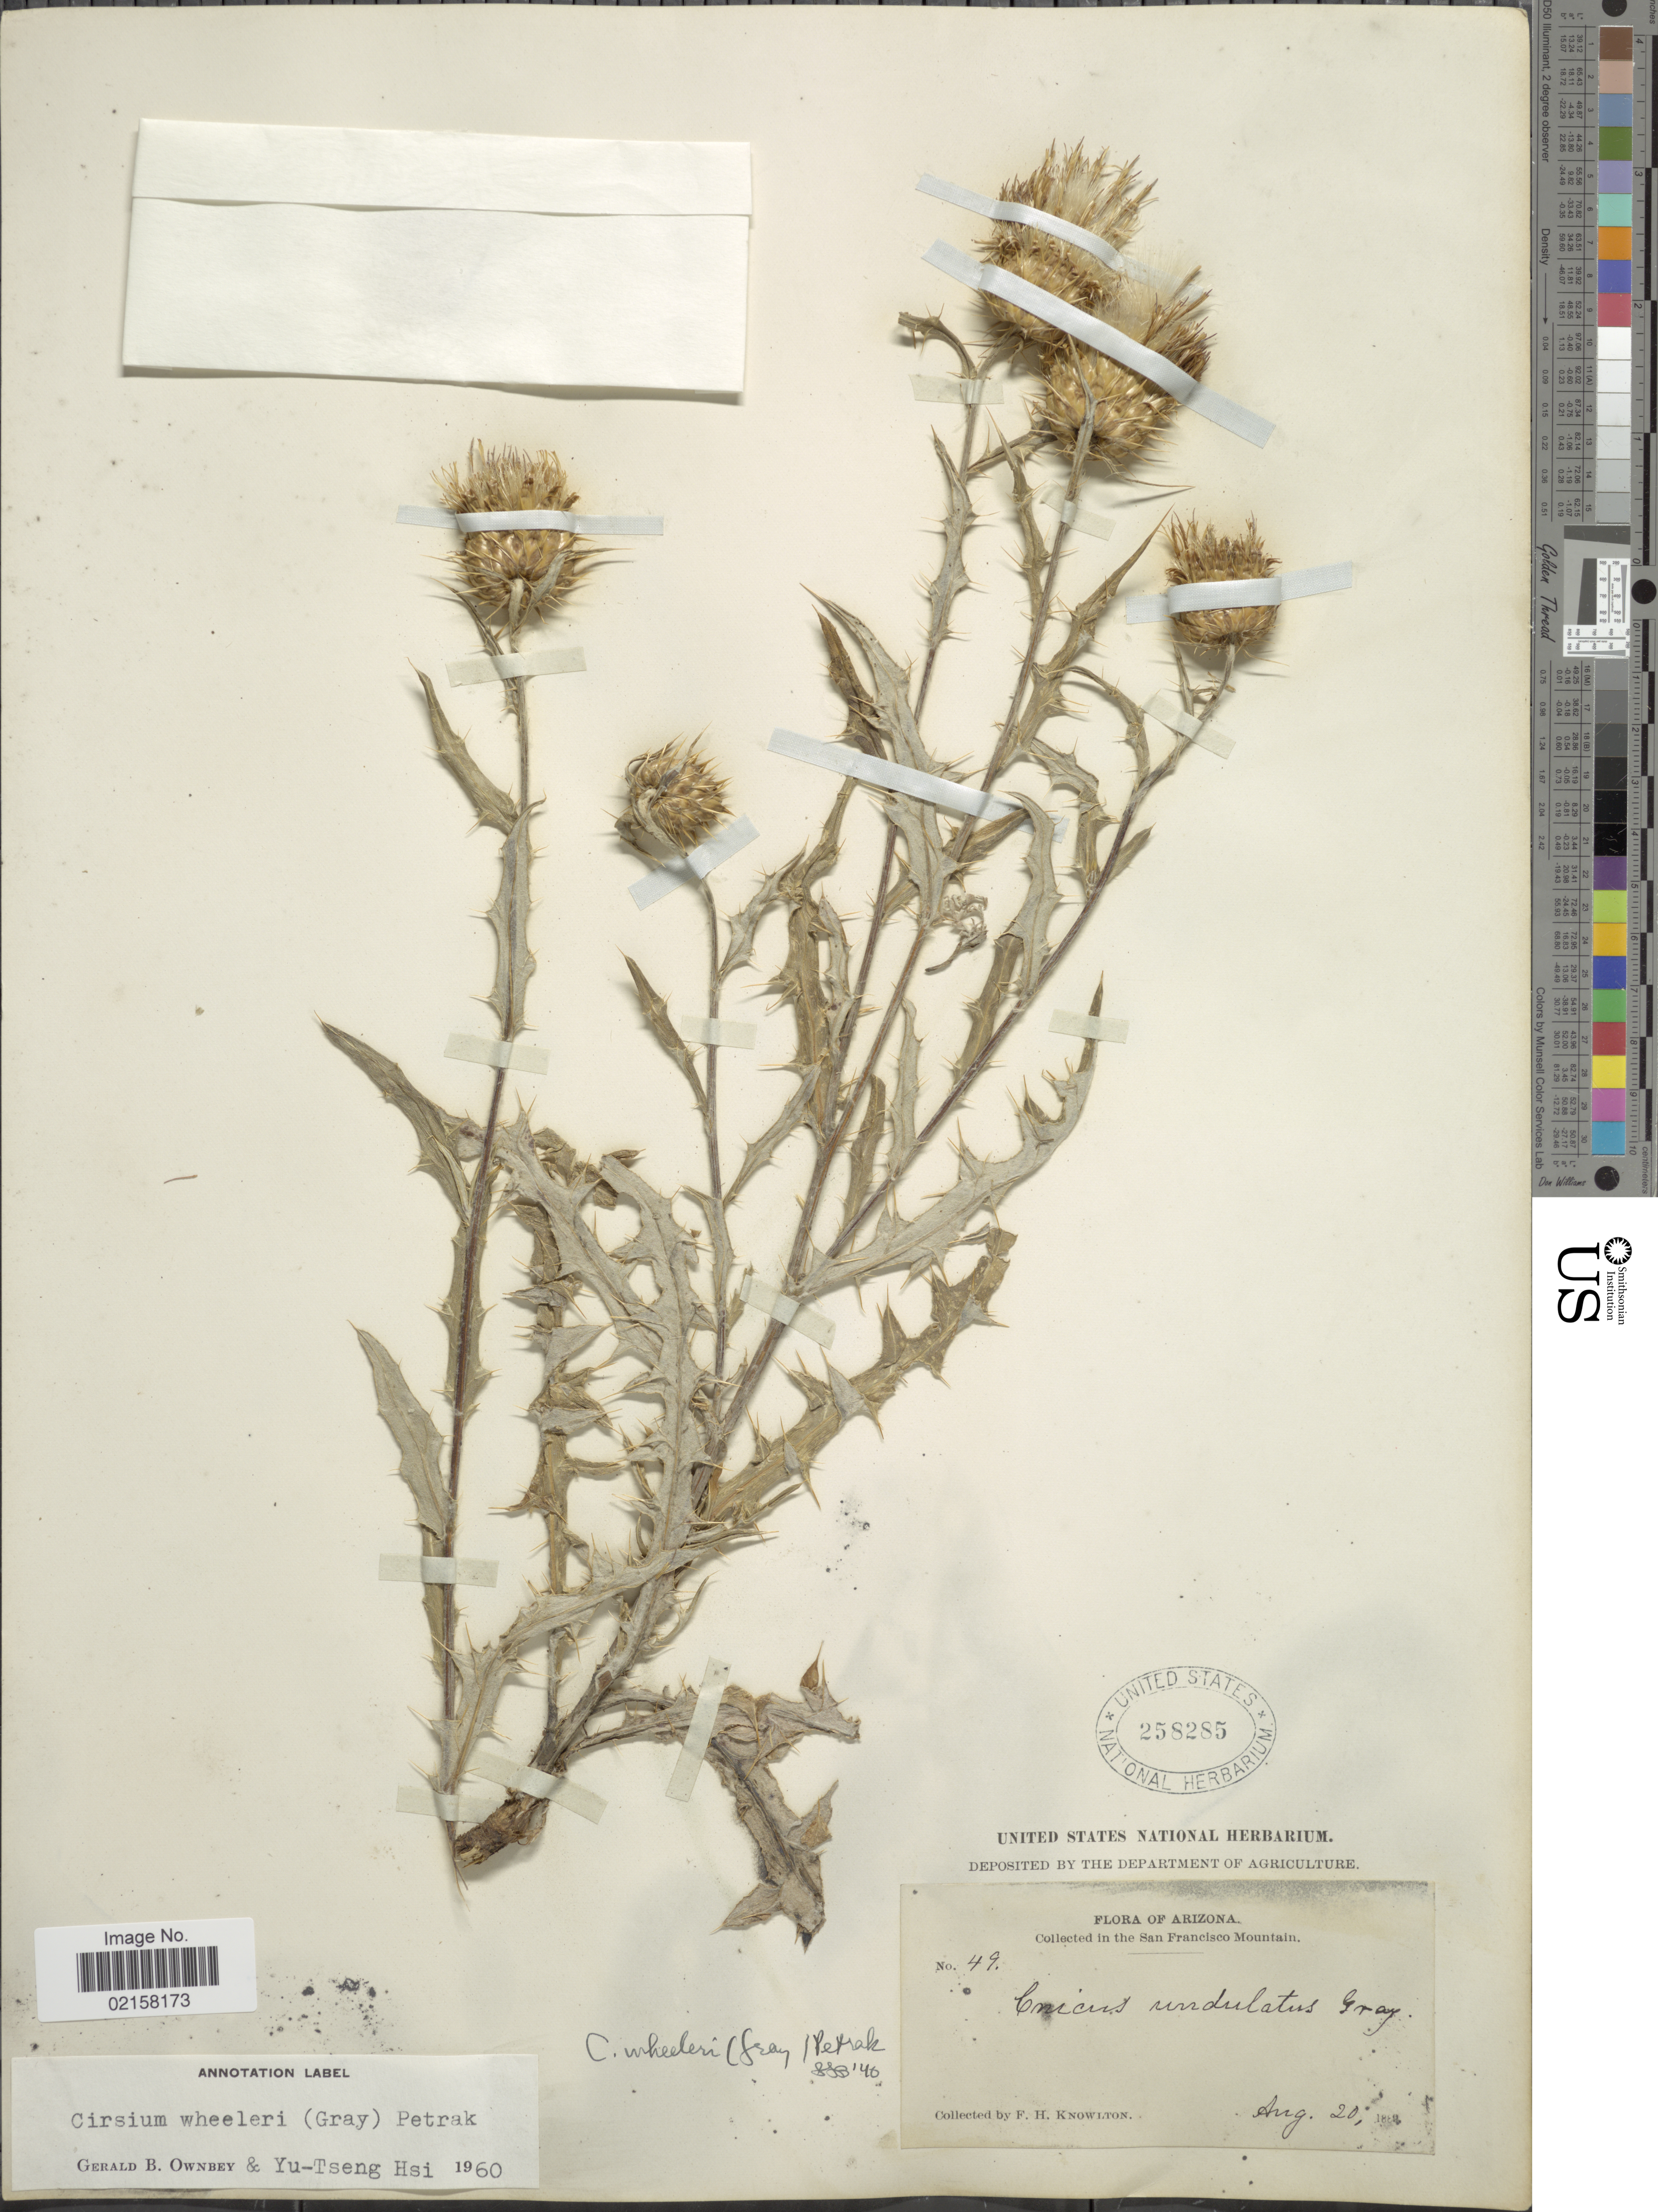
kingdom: Plantae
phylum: Tracheophyta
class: Magnoliopsida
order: Asterales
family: Asteraceae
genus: Cirsium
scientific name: Cirsium wheeleri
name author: (A. Gray) Petr.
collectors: F. H. Knowlton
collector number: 49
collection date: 1889-08-20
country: United States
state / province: Arizona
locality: In the San Francisco Mountain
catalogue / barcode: US 258285